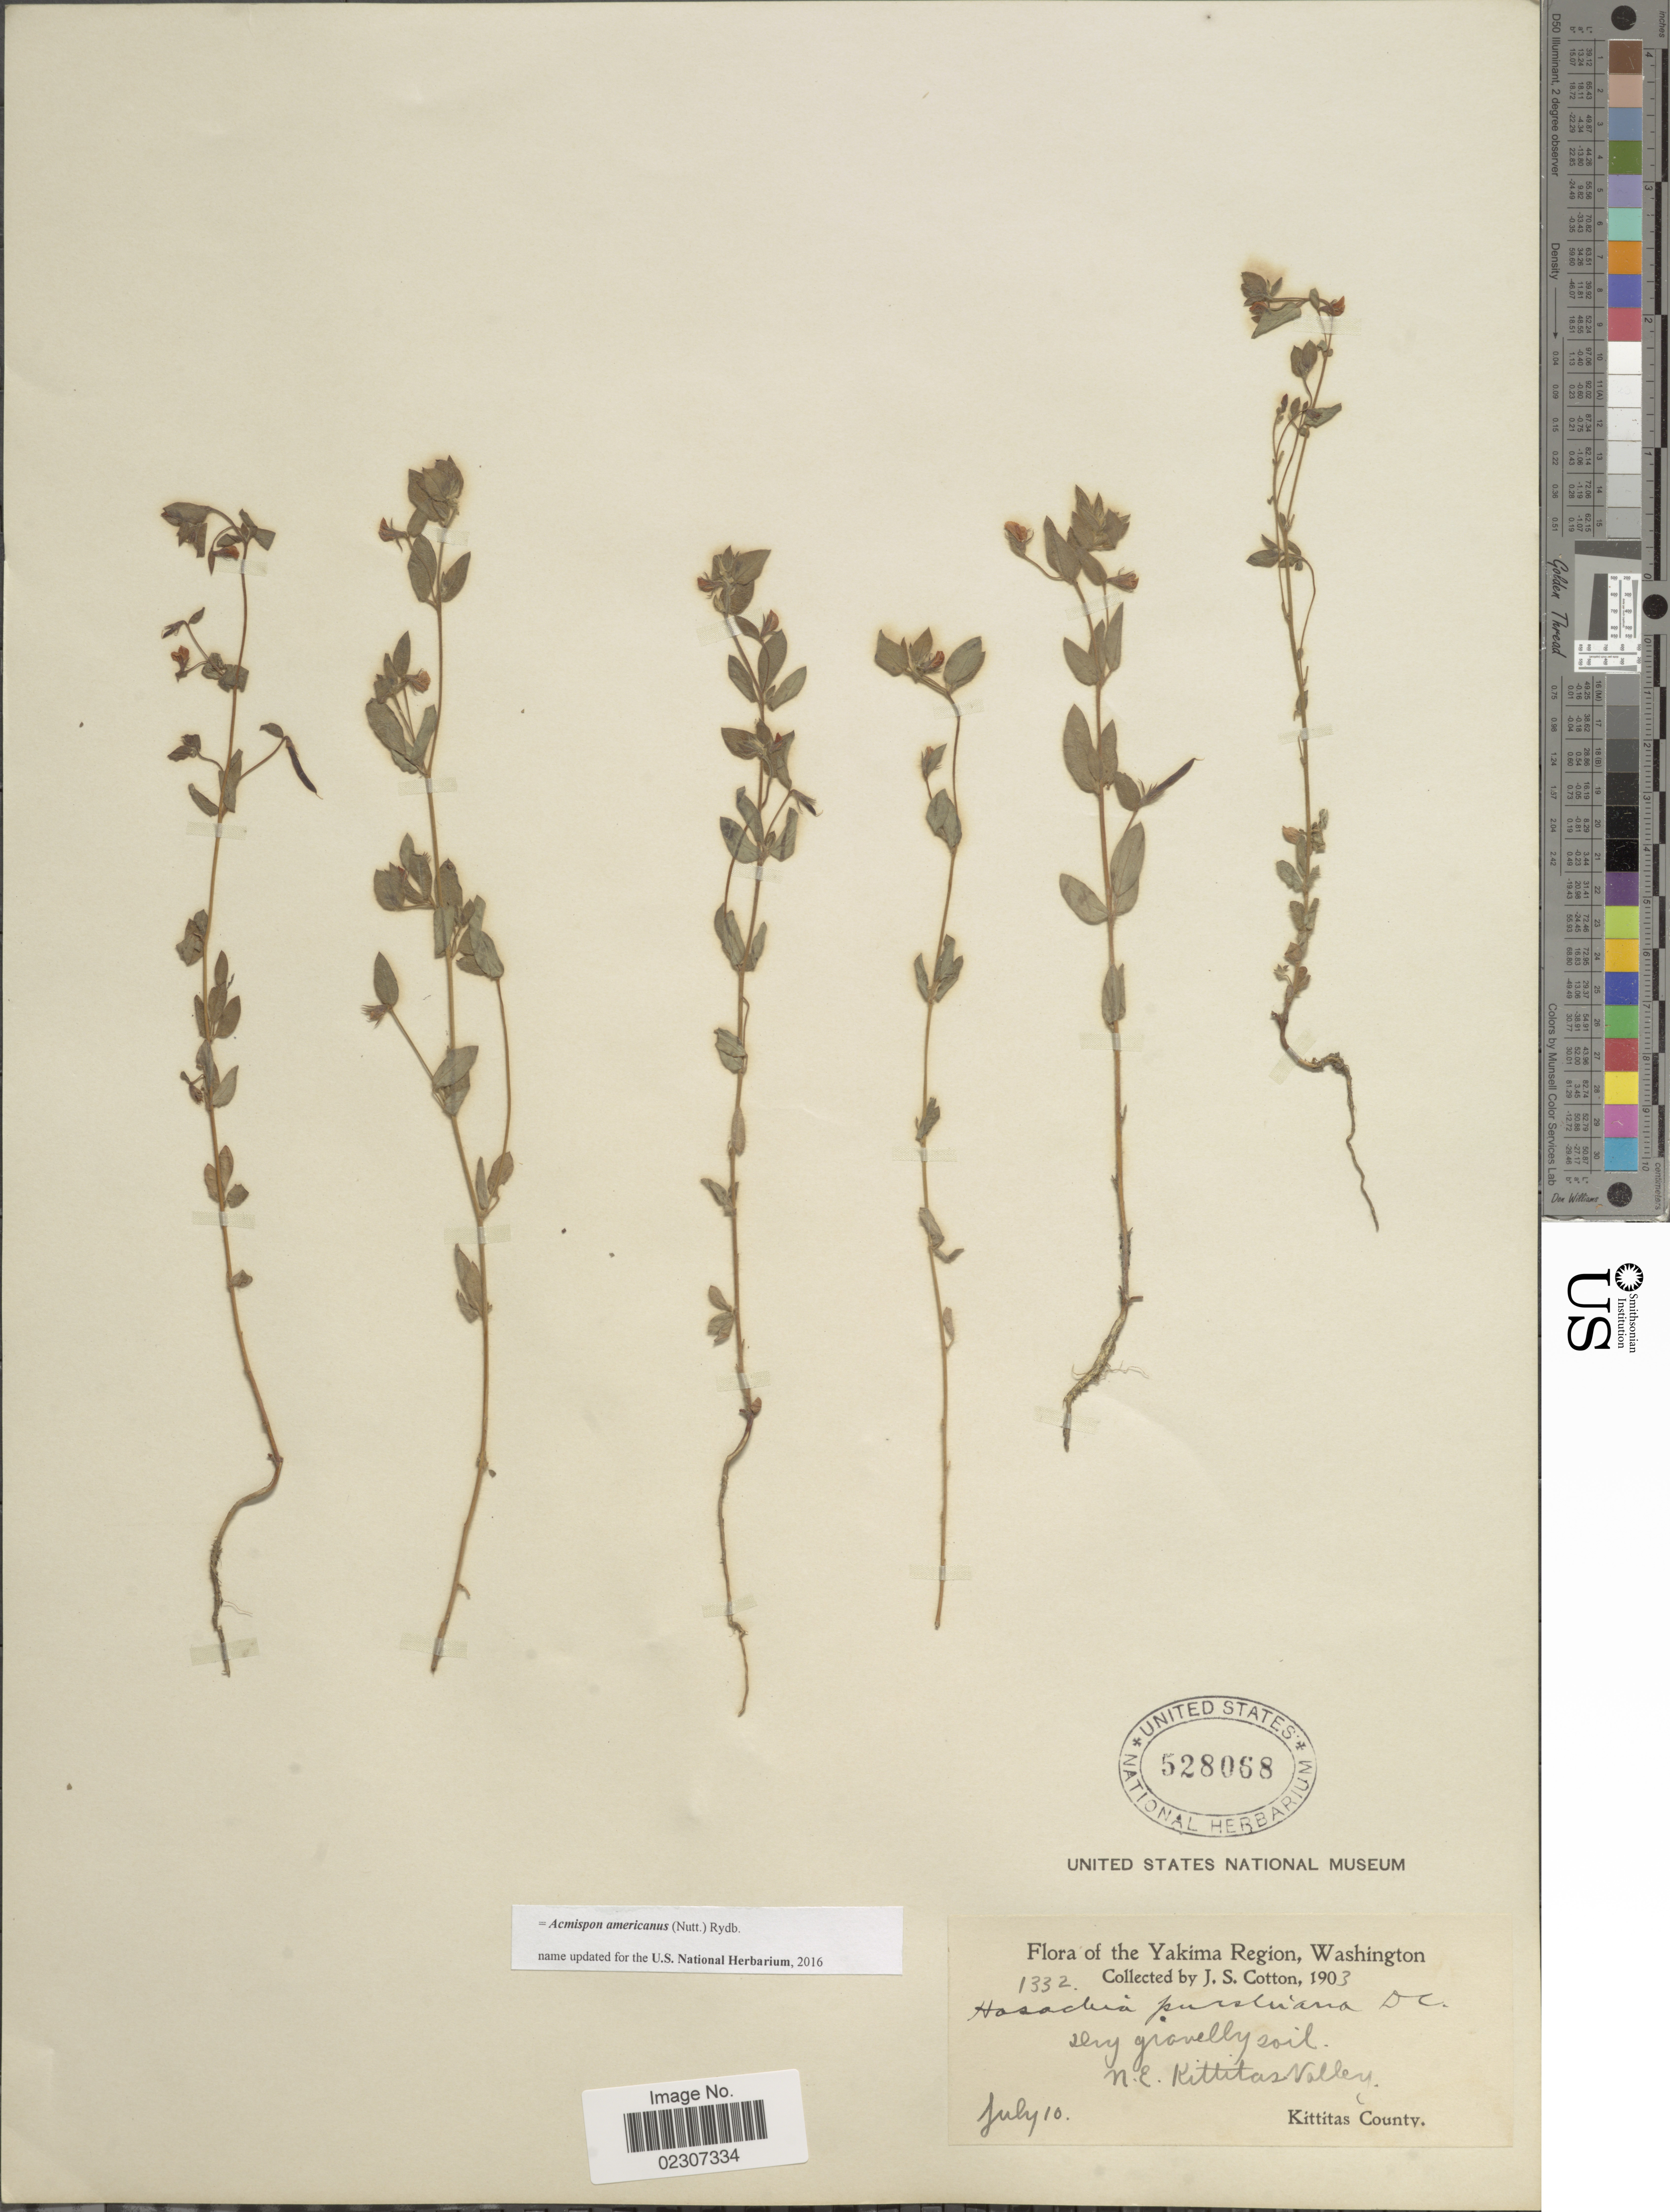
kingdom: Plantae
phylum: Tracheophyta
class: Magnoliopsida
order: Fabales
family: Fabaceae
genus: Acmispon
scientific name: Acmispon americanus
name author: (Nutt.) Rydb.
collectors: J. S. Cotton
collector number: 1332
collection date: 1903-07-10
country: United States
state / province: Washington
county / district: Kittitas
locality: Yakima Region, Washington, N.E. Kittitas Valley.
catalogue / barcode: US 528068